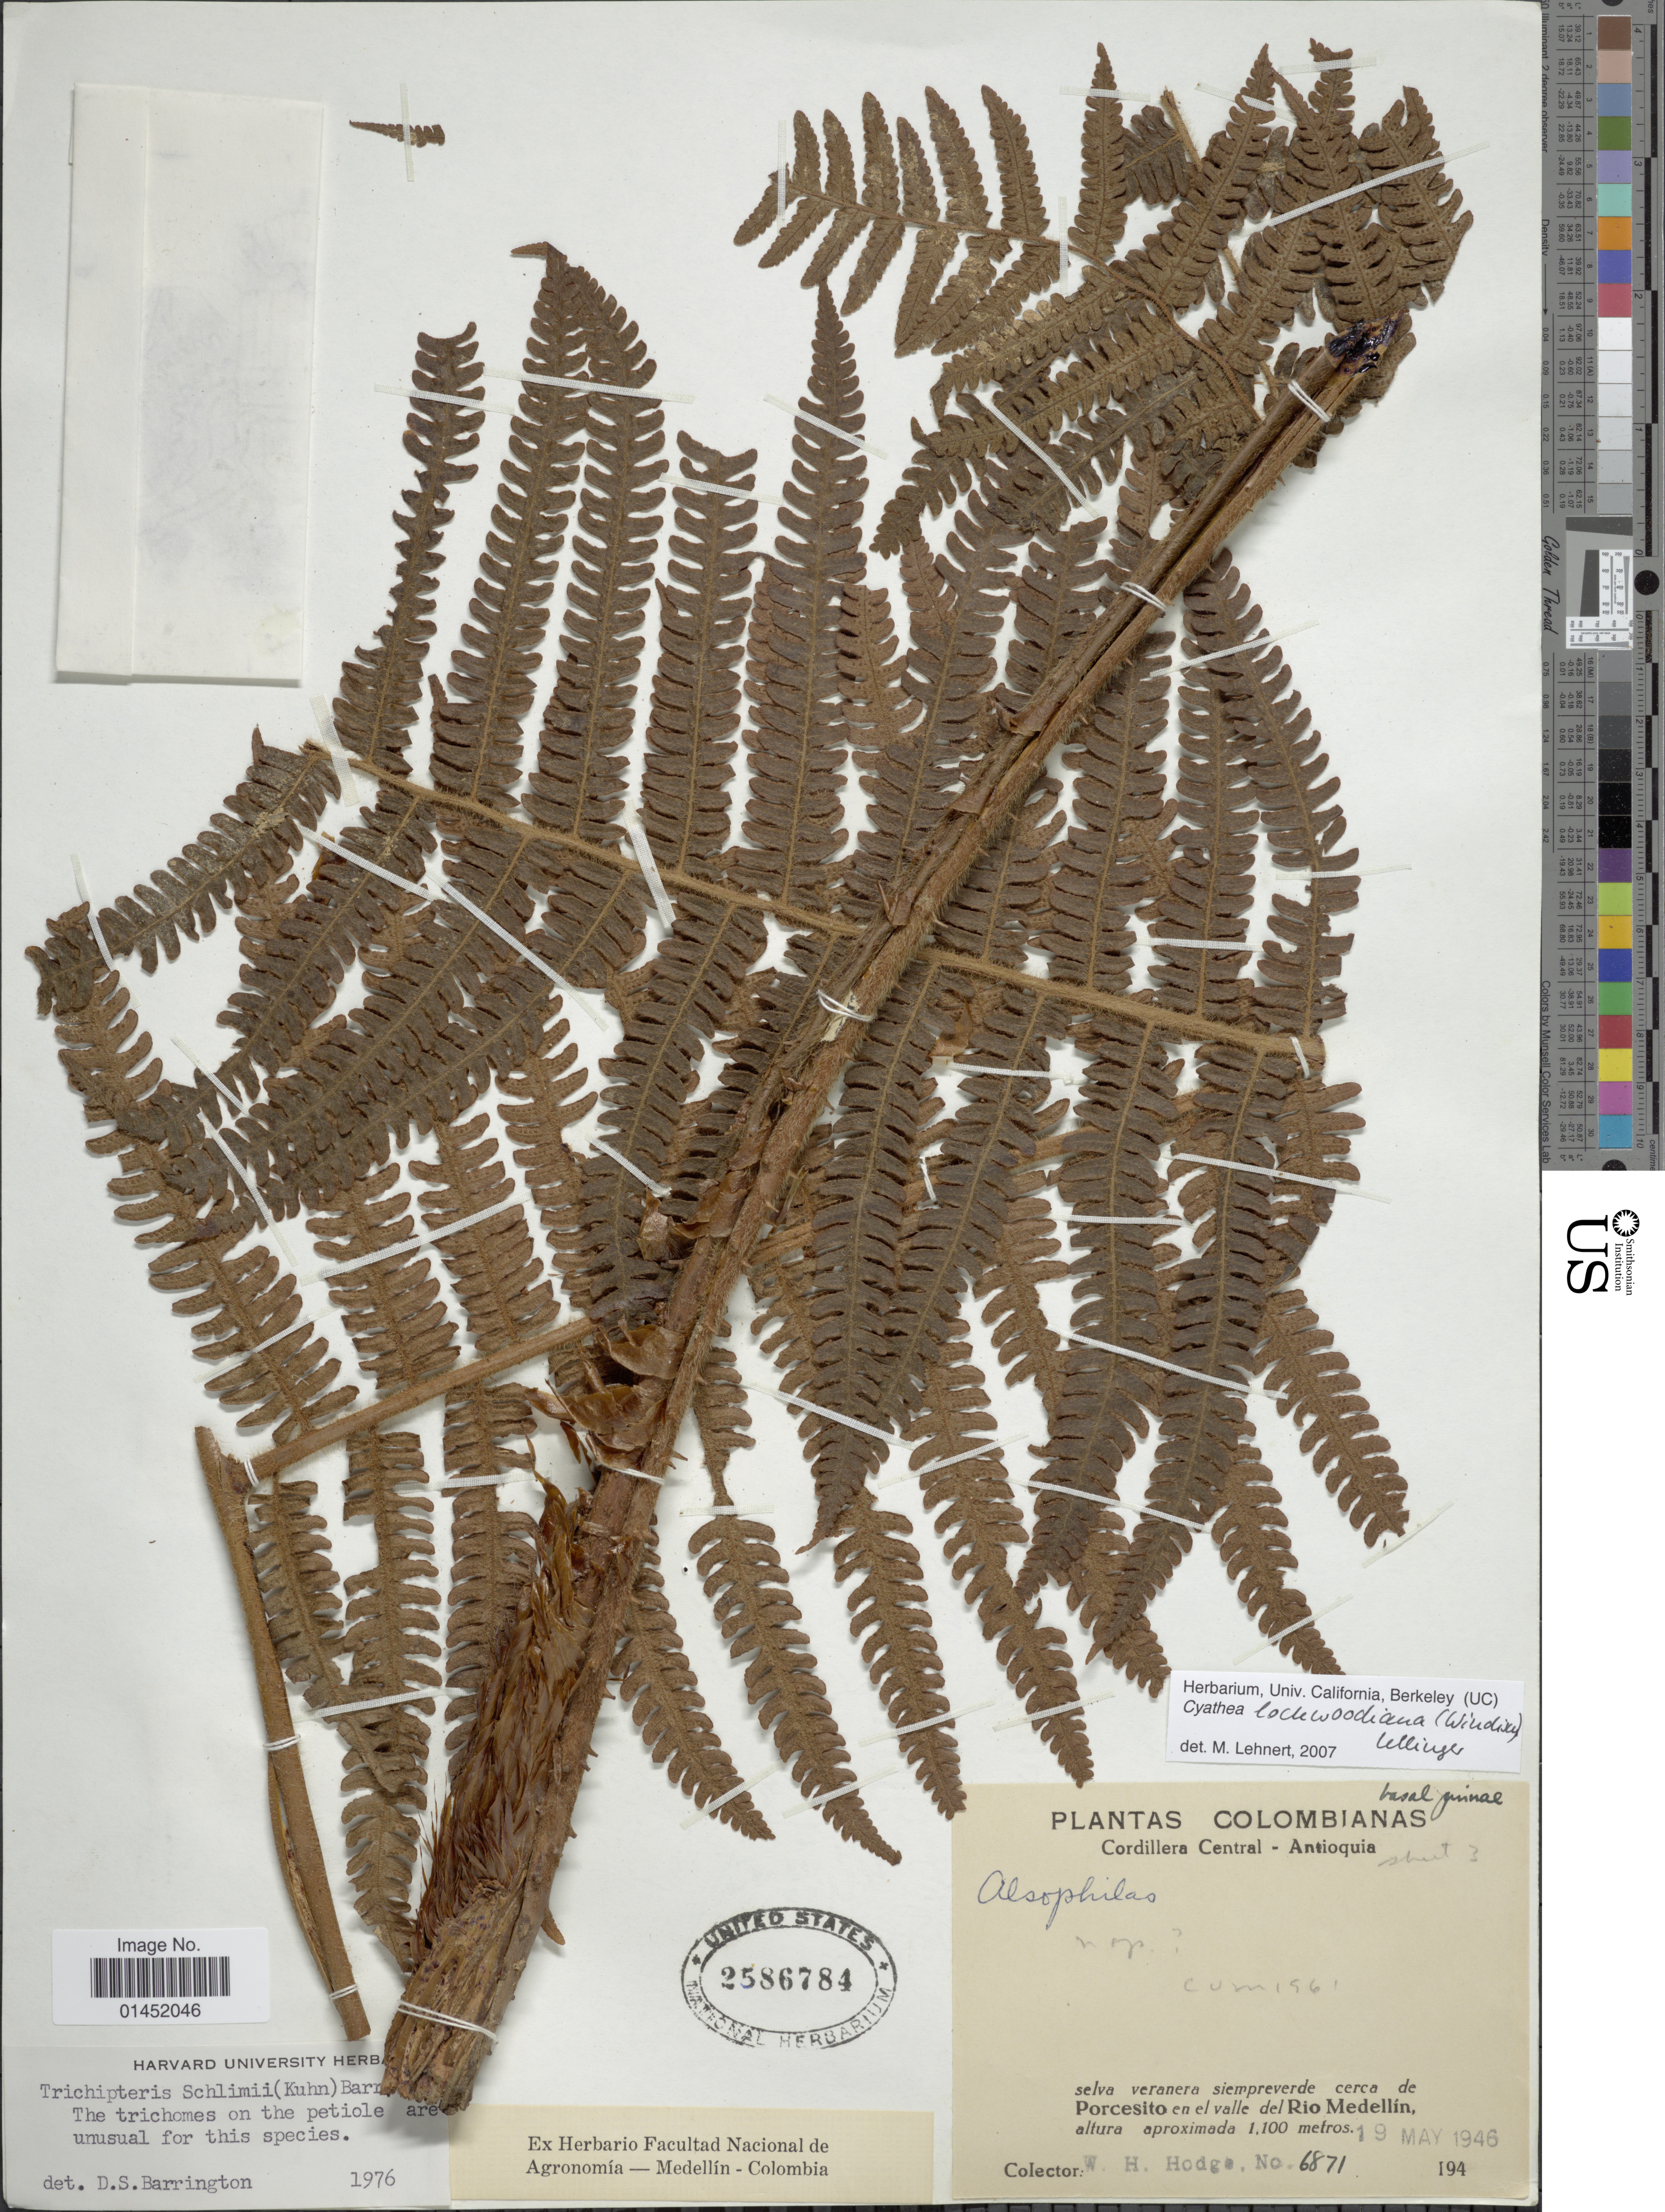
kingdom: Plantae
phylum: Tracheophyta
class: Polypodiopsida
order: Cyatheales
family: Cyatheaceae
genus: Cyathea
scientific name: Cyathea lockwoodiana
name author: (P.G. Windisch) Lellinger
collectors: W. Hodge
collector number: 6871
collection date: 1946-05-19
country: Colombia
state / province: Antioquia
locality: Cordillera Central, selva veranera siempreverde cerca de Porcesito en el valle del Rio Medellín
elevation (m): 1100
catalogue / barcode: US 2586784